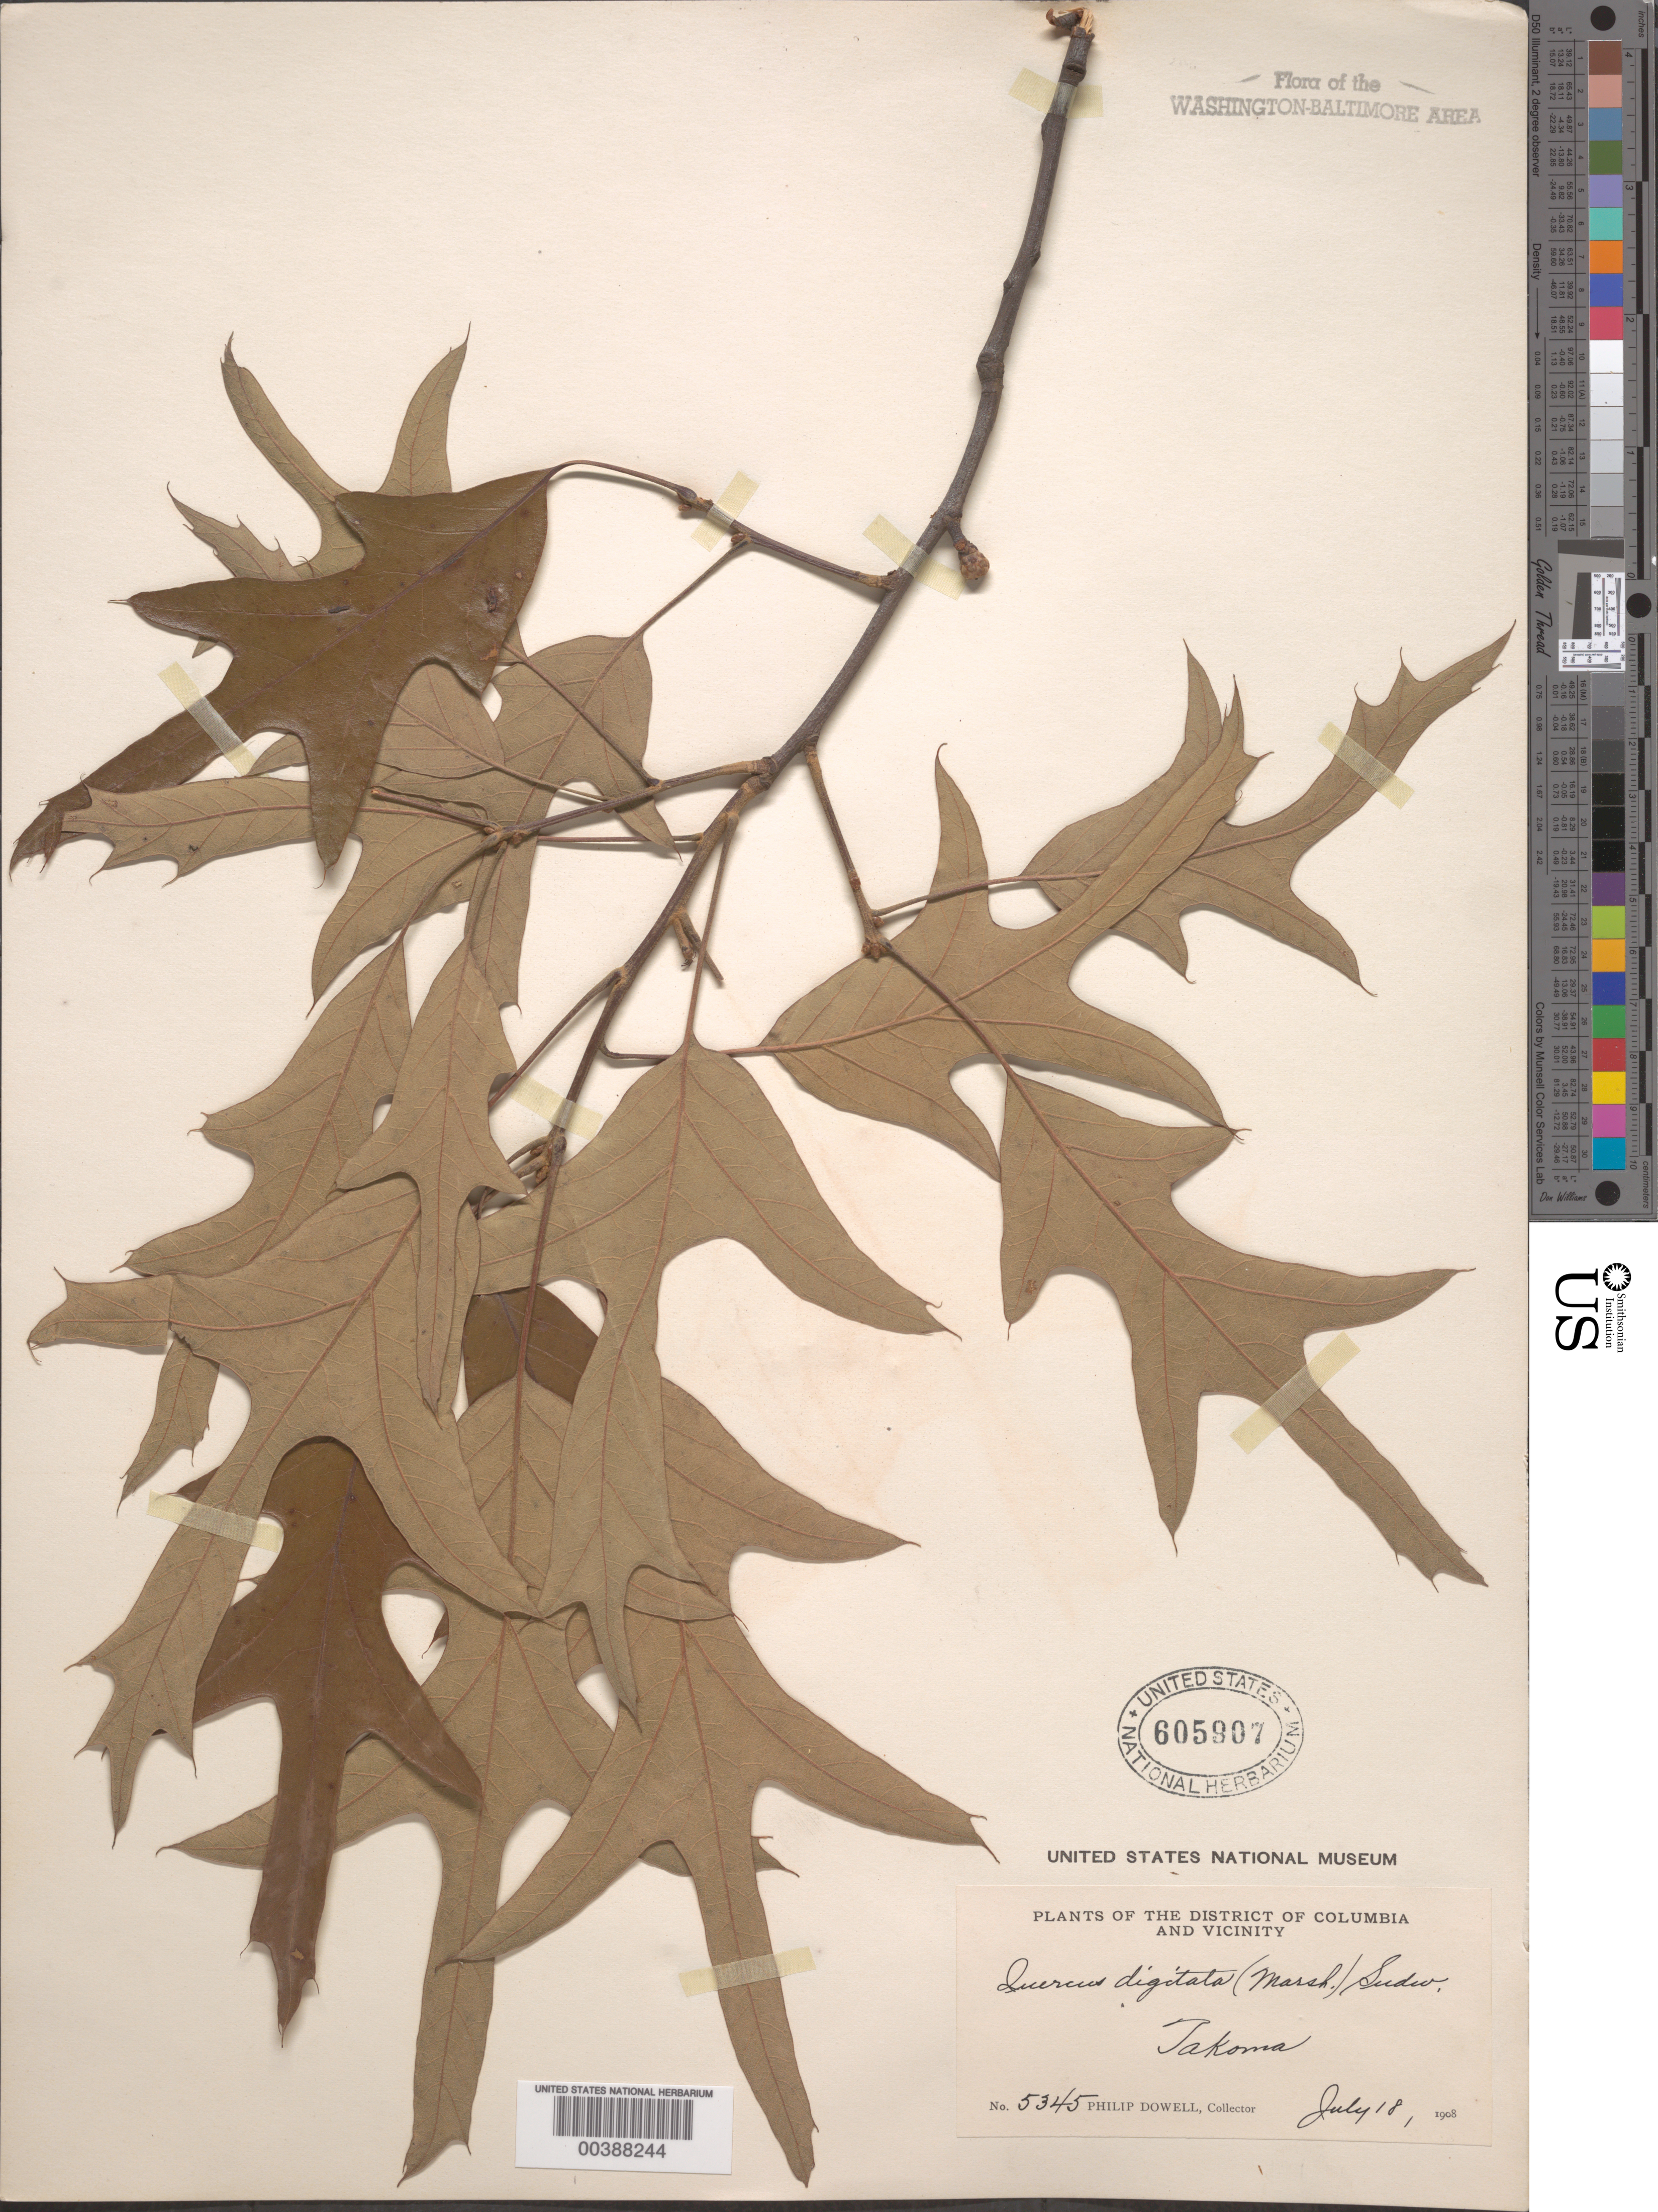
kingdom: Plantae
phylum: Tracheophyta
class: Magnoliopsida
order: Fagales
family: Fagaceae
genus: Quercus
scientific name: Quercus falcata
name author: Michx.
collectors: P. Dowell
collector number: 5345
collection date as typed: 18 Jul 1908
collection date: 1908-07-18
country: United States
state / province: District of Columbia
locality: Takoma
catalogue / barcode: US 605907